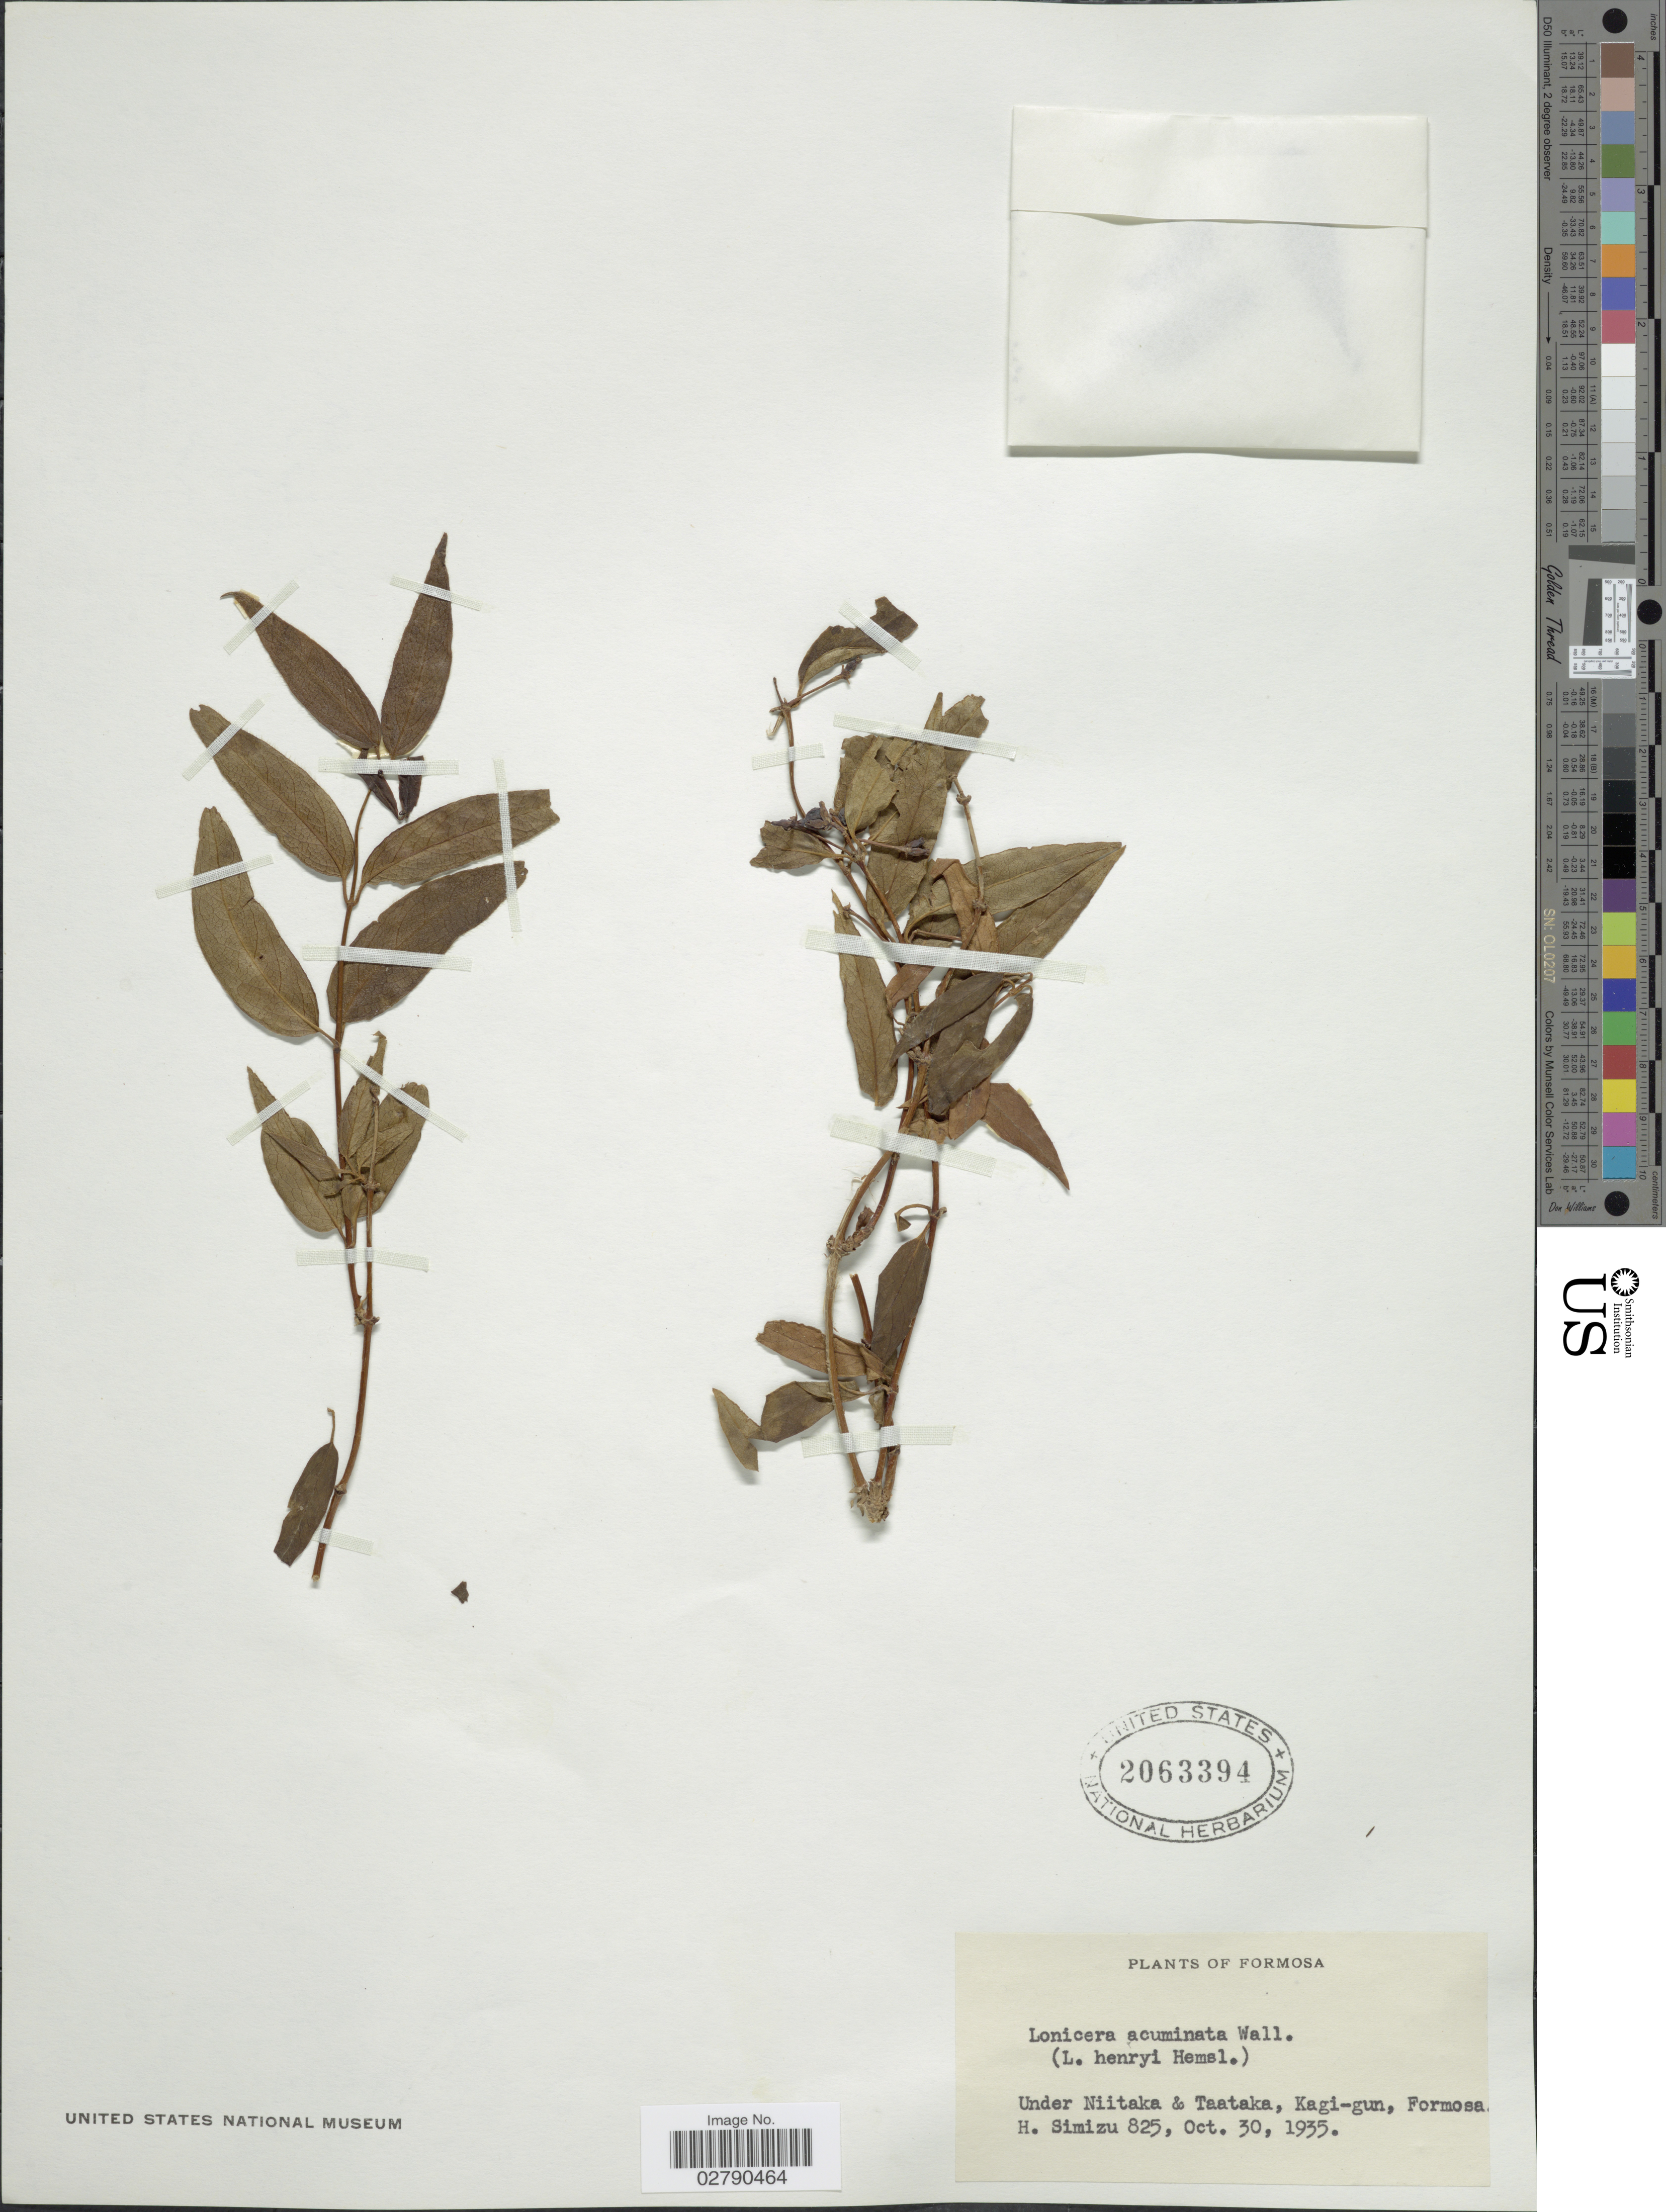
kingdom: Plantae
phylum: Tracheophyta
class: Magnoliopsida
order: Dipsacales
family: Caprifoliaceae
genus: Lonicera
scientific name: Lonicera acuminata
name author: Wall.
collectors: H. Simizu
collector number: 825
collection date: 1935-10-30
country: Taiwan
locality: Under Niitaka & Taataka, Kagi-gun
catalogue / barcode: US 2063394